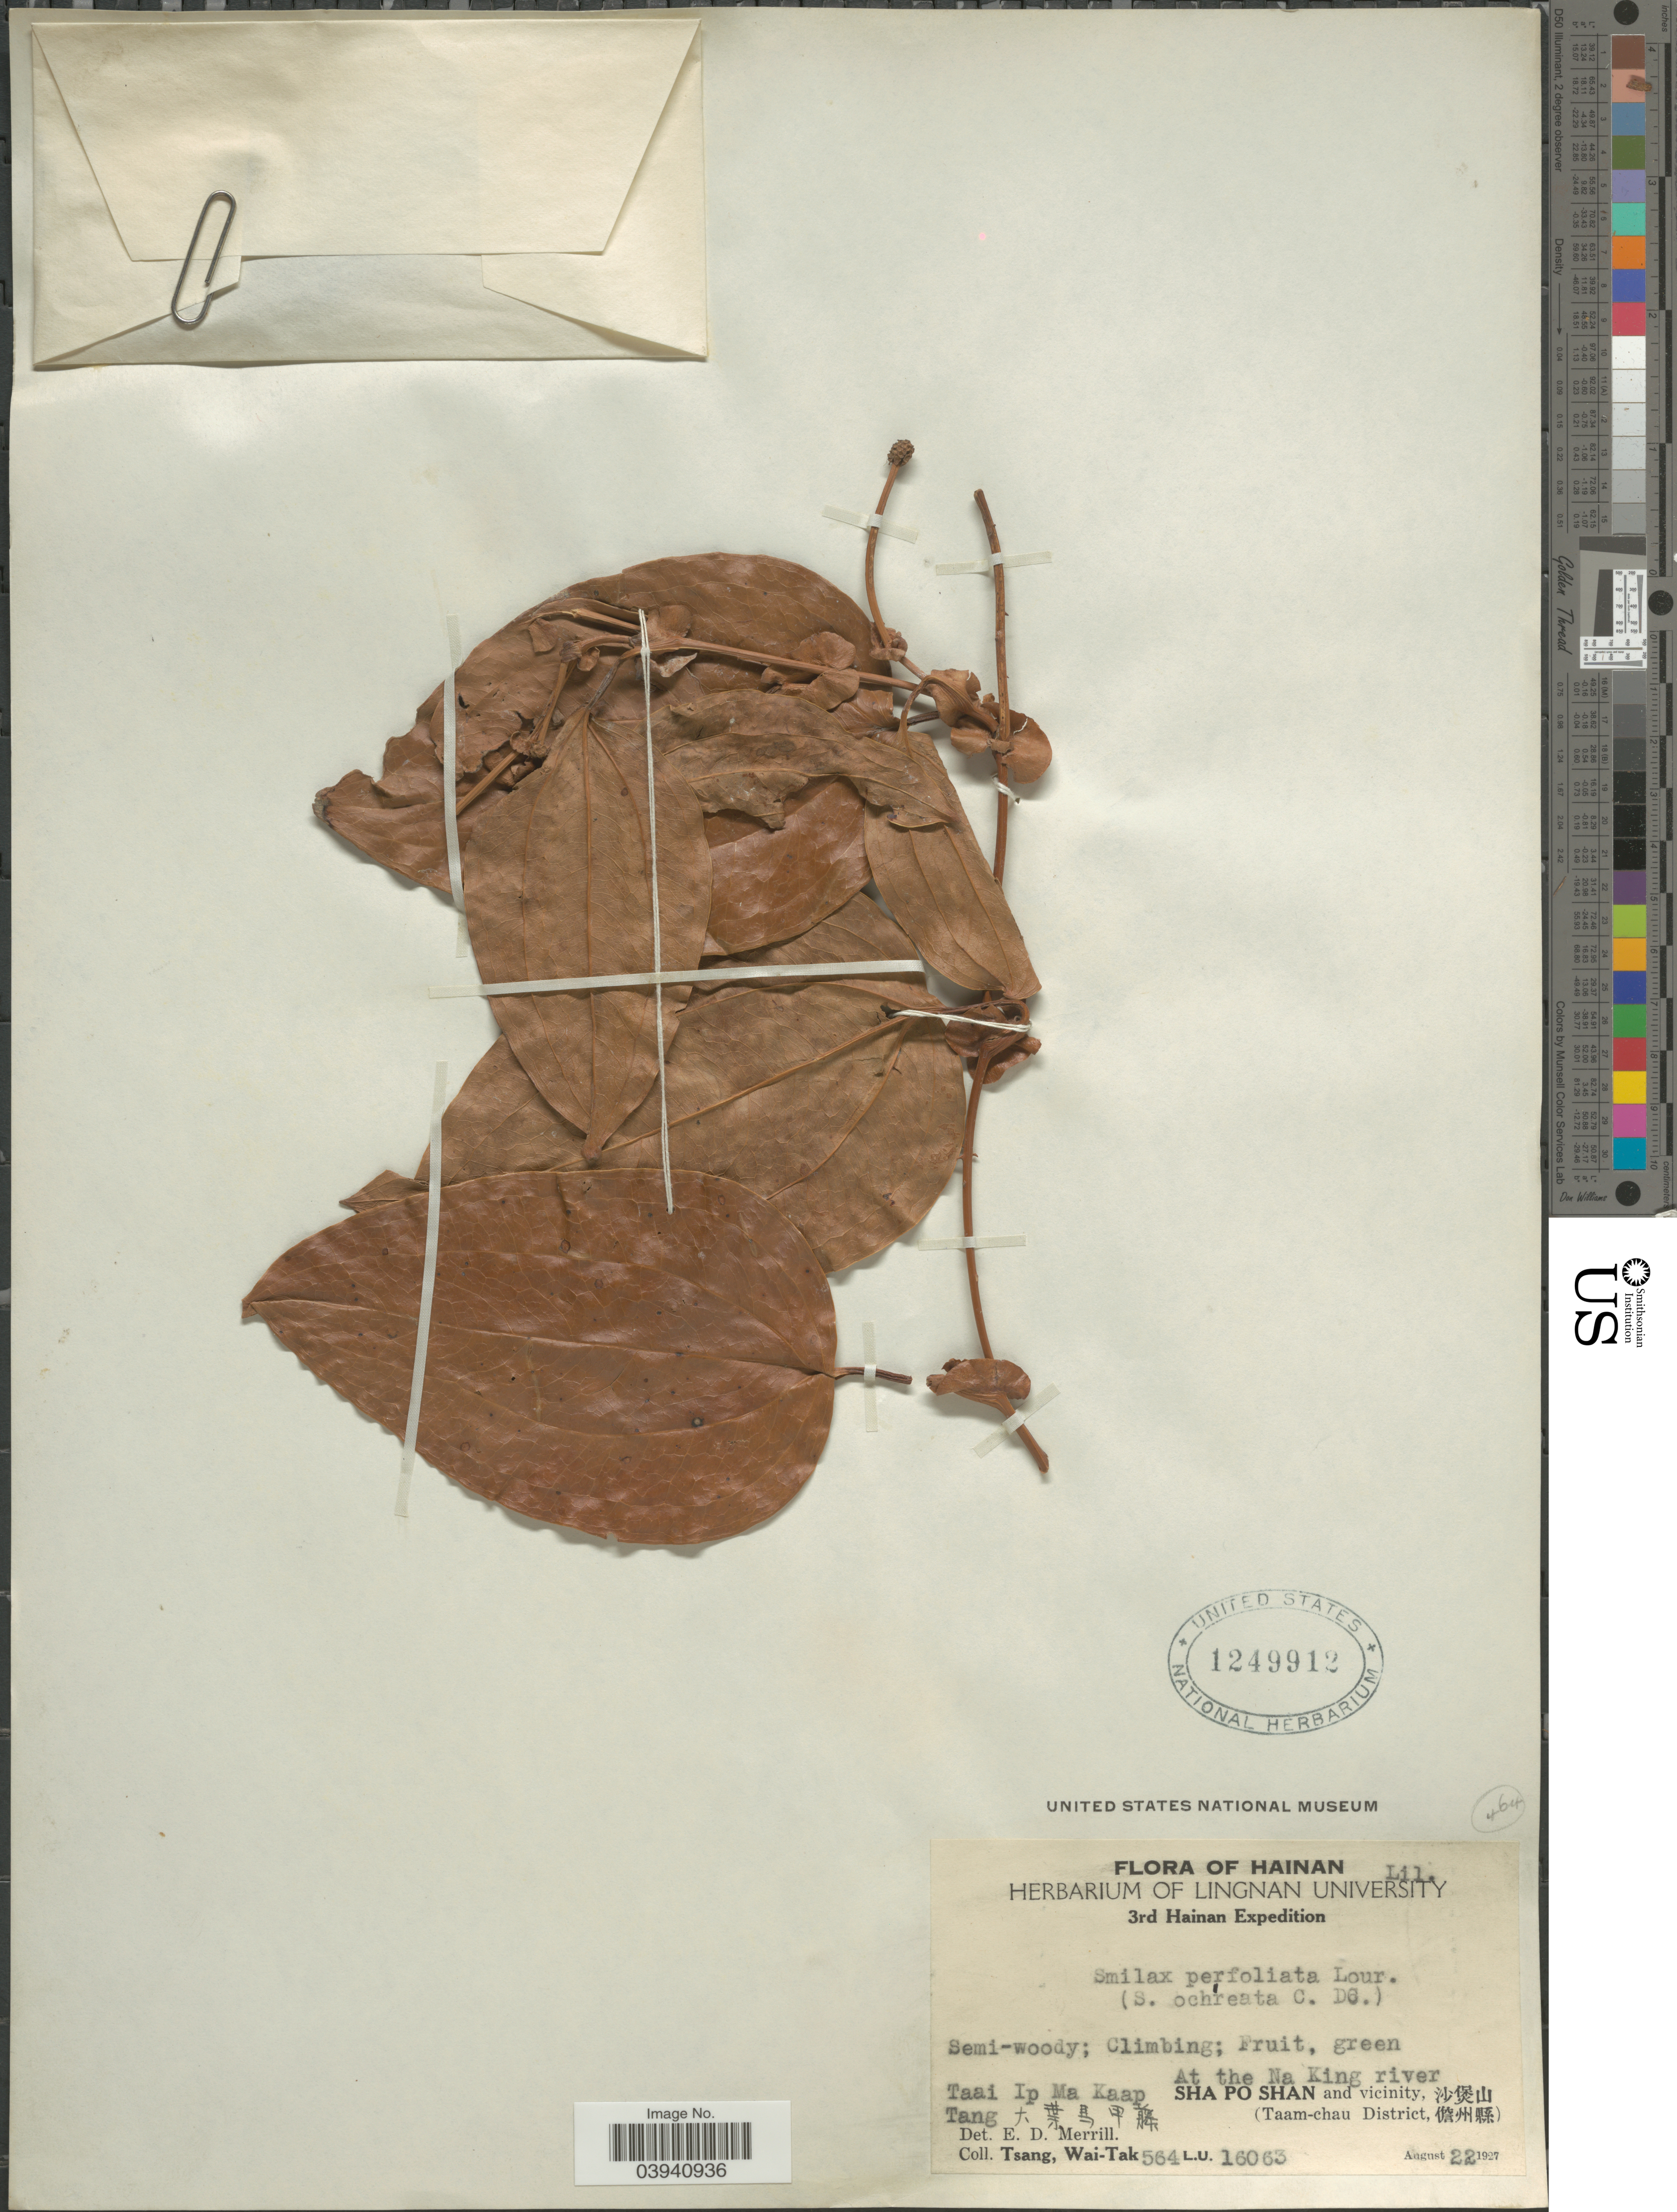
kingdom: Plantae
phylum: Tracheophyta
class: Liliopsida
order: Liliales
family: Smilacaceae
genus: Smilax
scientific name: Smilax perfoliata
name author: Lour.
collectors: W. T. Tsang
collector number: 564L.U.16063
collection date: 1927-08-22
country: China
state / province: Hainan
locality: Na King river. Taai Ip Ma Kaap. Sha Po Shan and vicinity, (Taam-chau District. Tang .)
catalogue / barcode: US 1249912